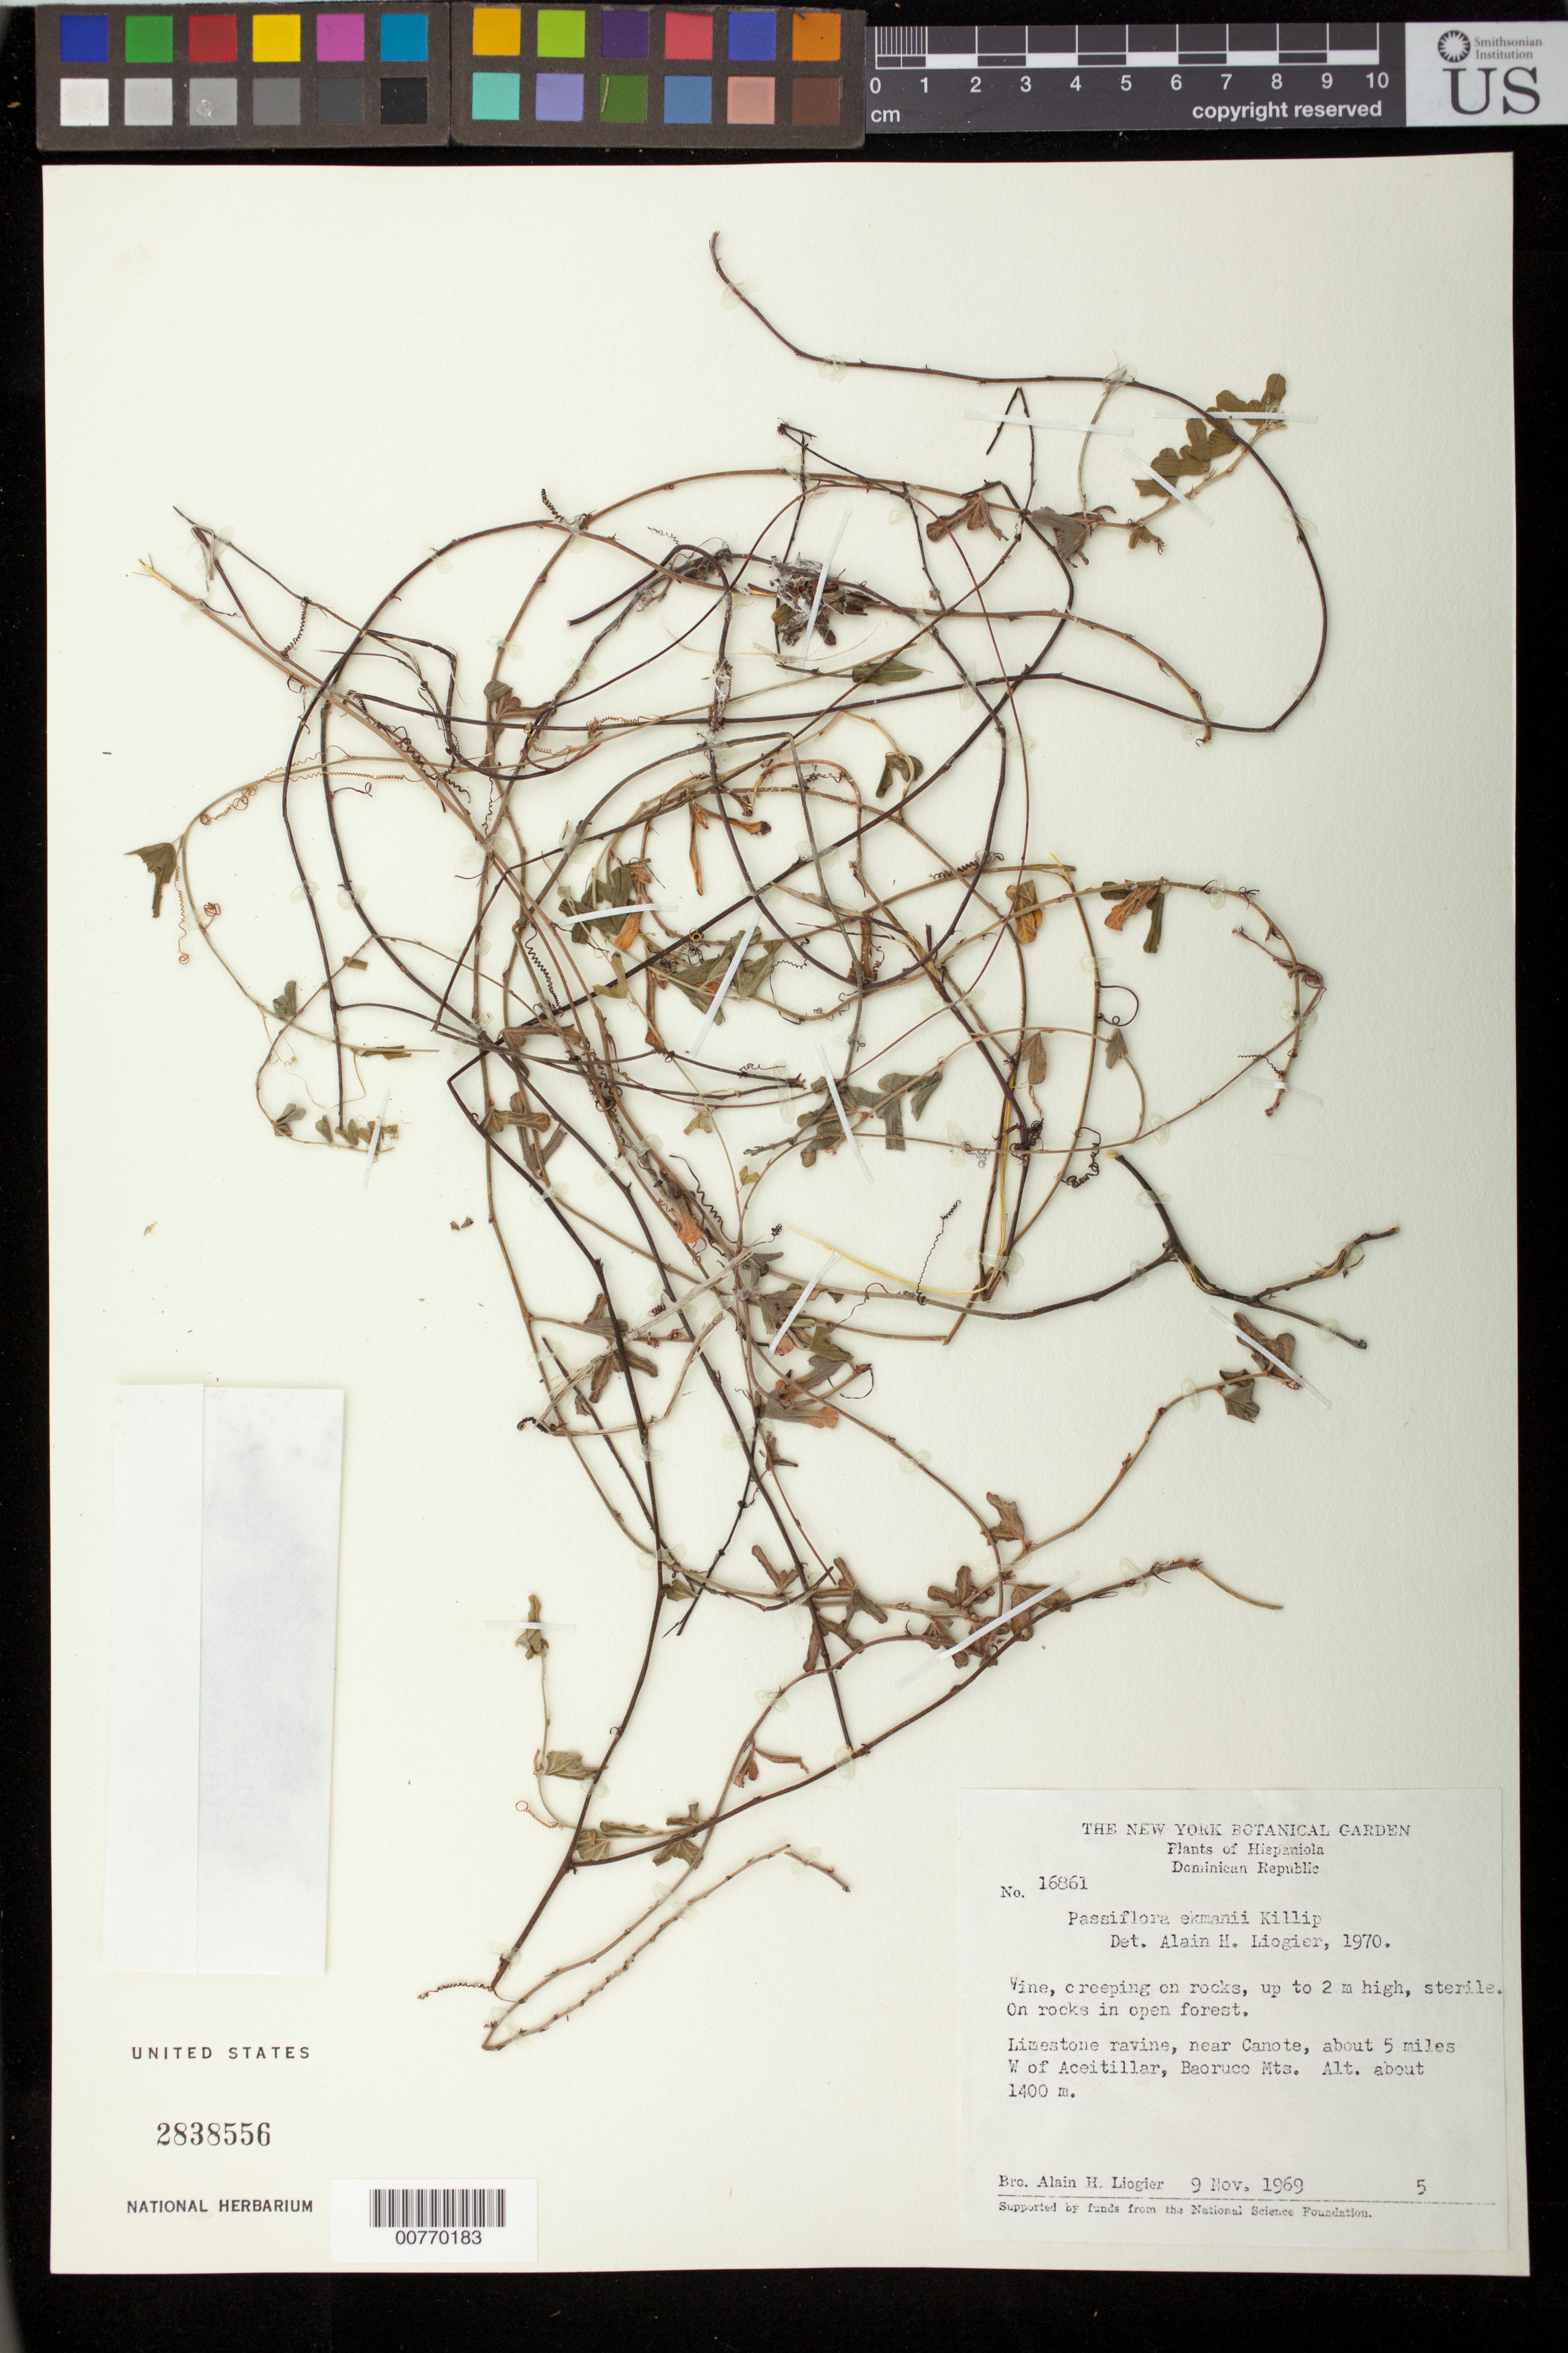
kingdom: Plantae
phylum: Tracheophyta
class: Magnoliopsida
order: Malpighiales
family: Passifloraceae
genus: Passiflora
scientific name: Passiflora ekmanii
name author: Killip & Urb.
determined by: Liogier, Alain H.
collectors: A. H. Liogier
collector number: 16861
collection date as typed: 09 Nov 1969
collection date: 1969-11-09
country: Dominican Republic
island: Hispaniola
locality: Near Canote, about 5 miles west of Aceitillar, Baoruco Mts.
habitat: On rocks in open forest, limestone ravine.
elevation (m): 1400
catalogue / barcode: US 2838556